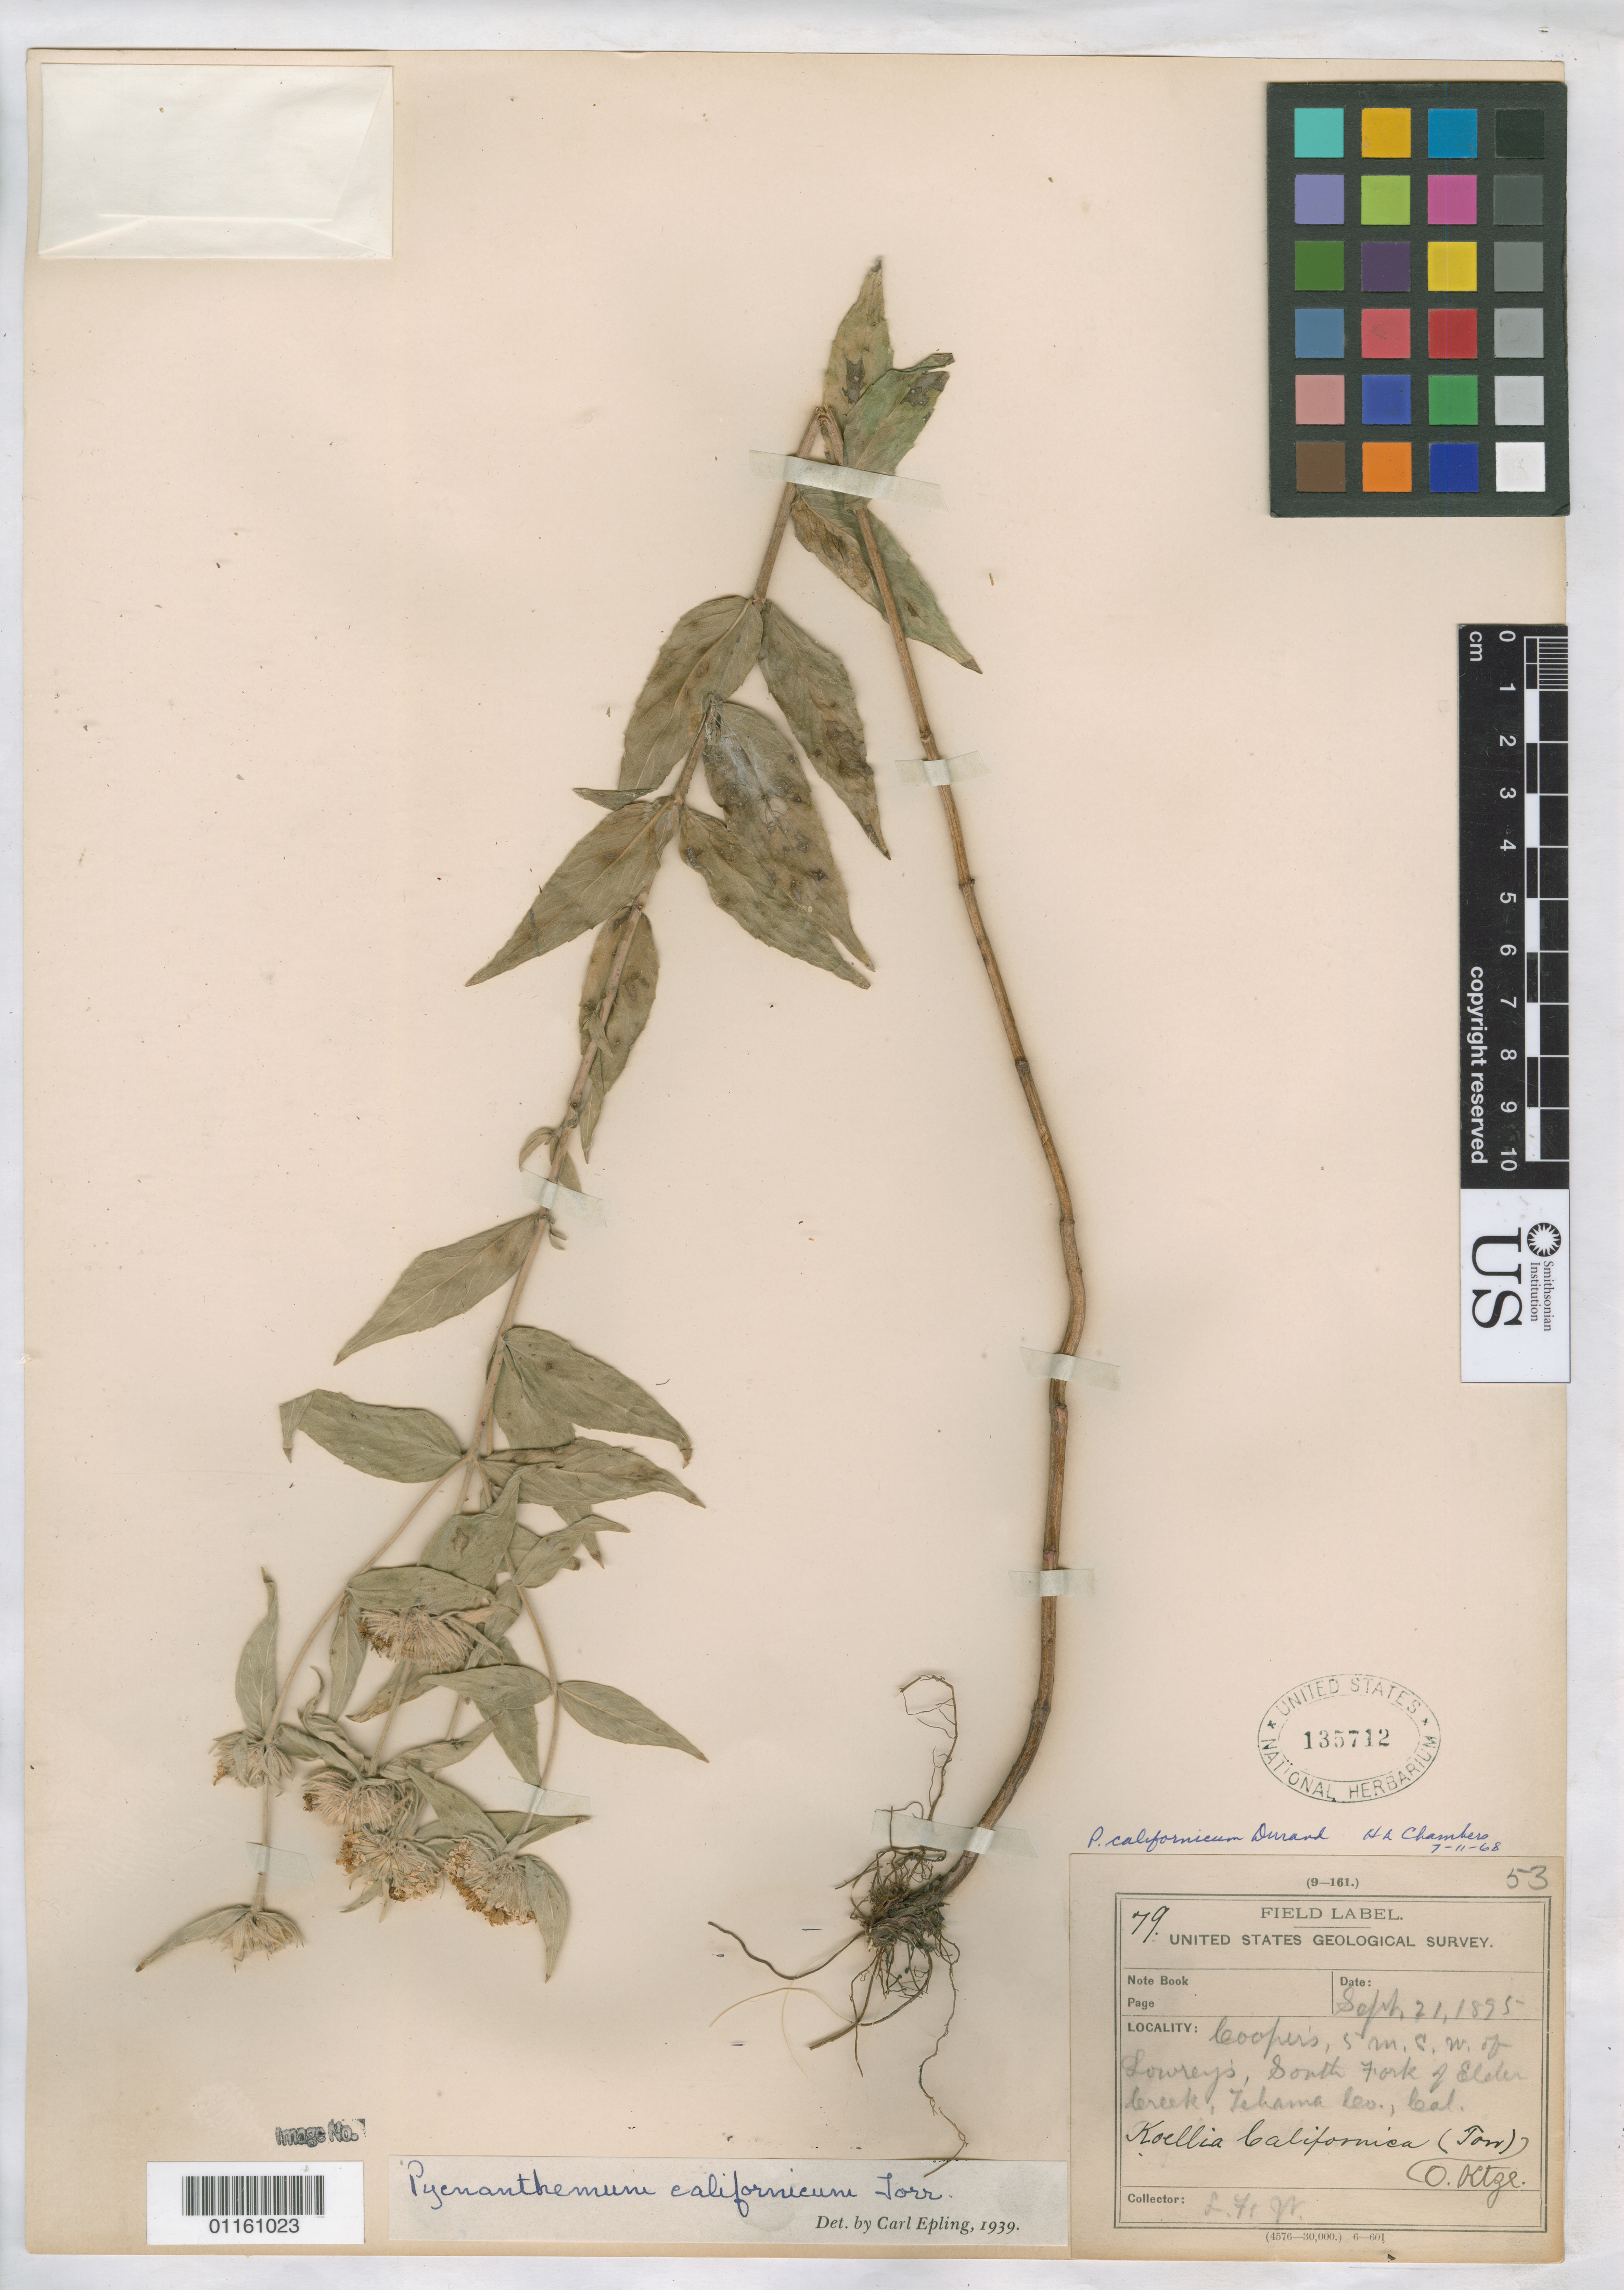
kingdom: Plantae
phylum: Tracheophyta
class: Magnoliopsida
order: Lamiales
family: Lamiaceae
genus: Pycnanthemum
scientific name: Pycnanthemum californicum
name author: Torr. ex Durand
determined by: Epling, C. C.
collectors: L. F. Ward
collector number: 79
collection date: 1895-09-21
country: United States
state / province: California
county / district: Tehama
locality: Lowrey's, South Fork of Elder Creek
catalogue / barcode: US 135712